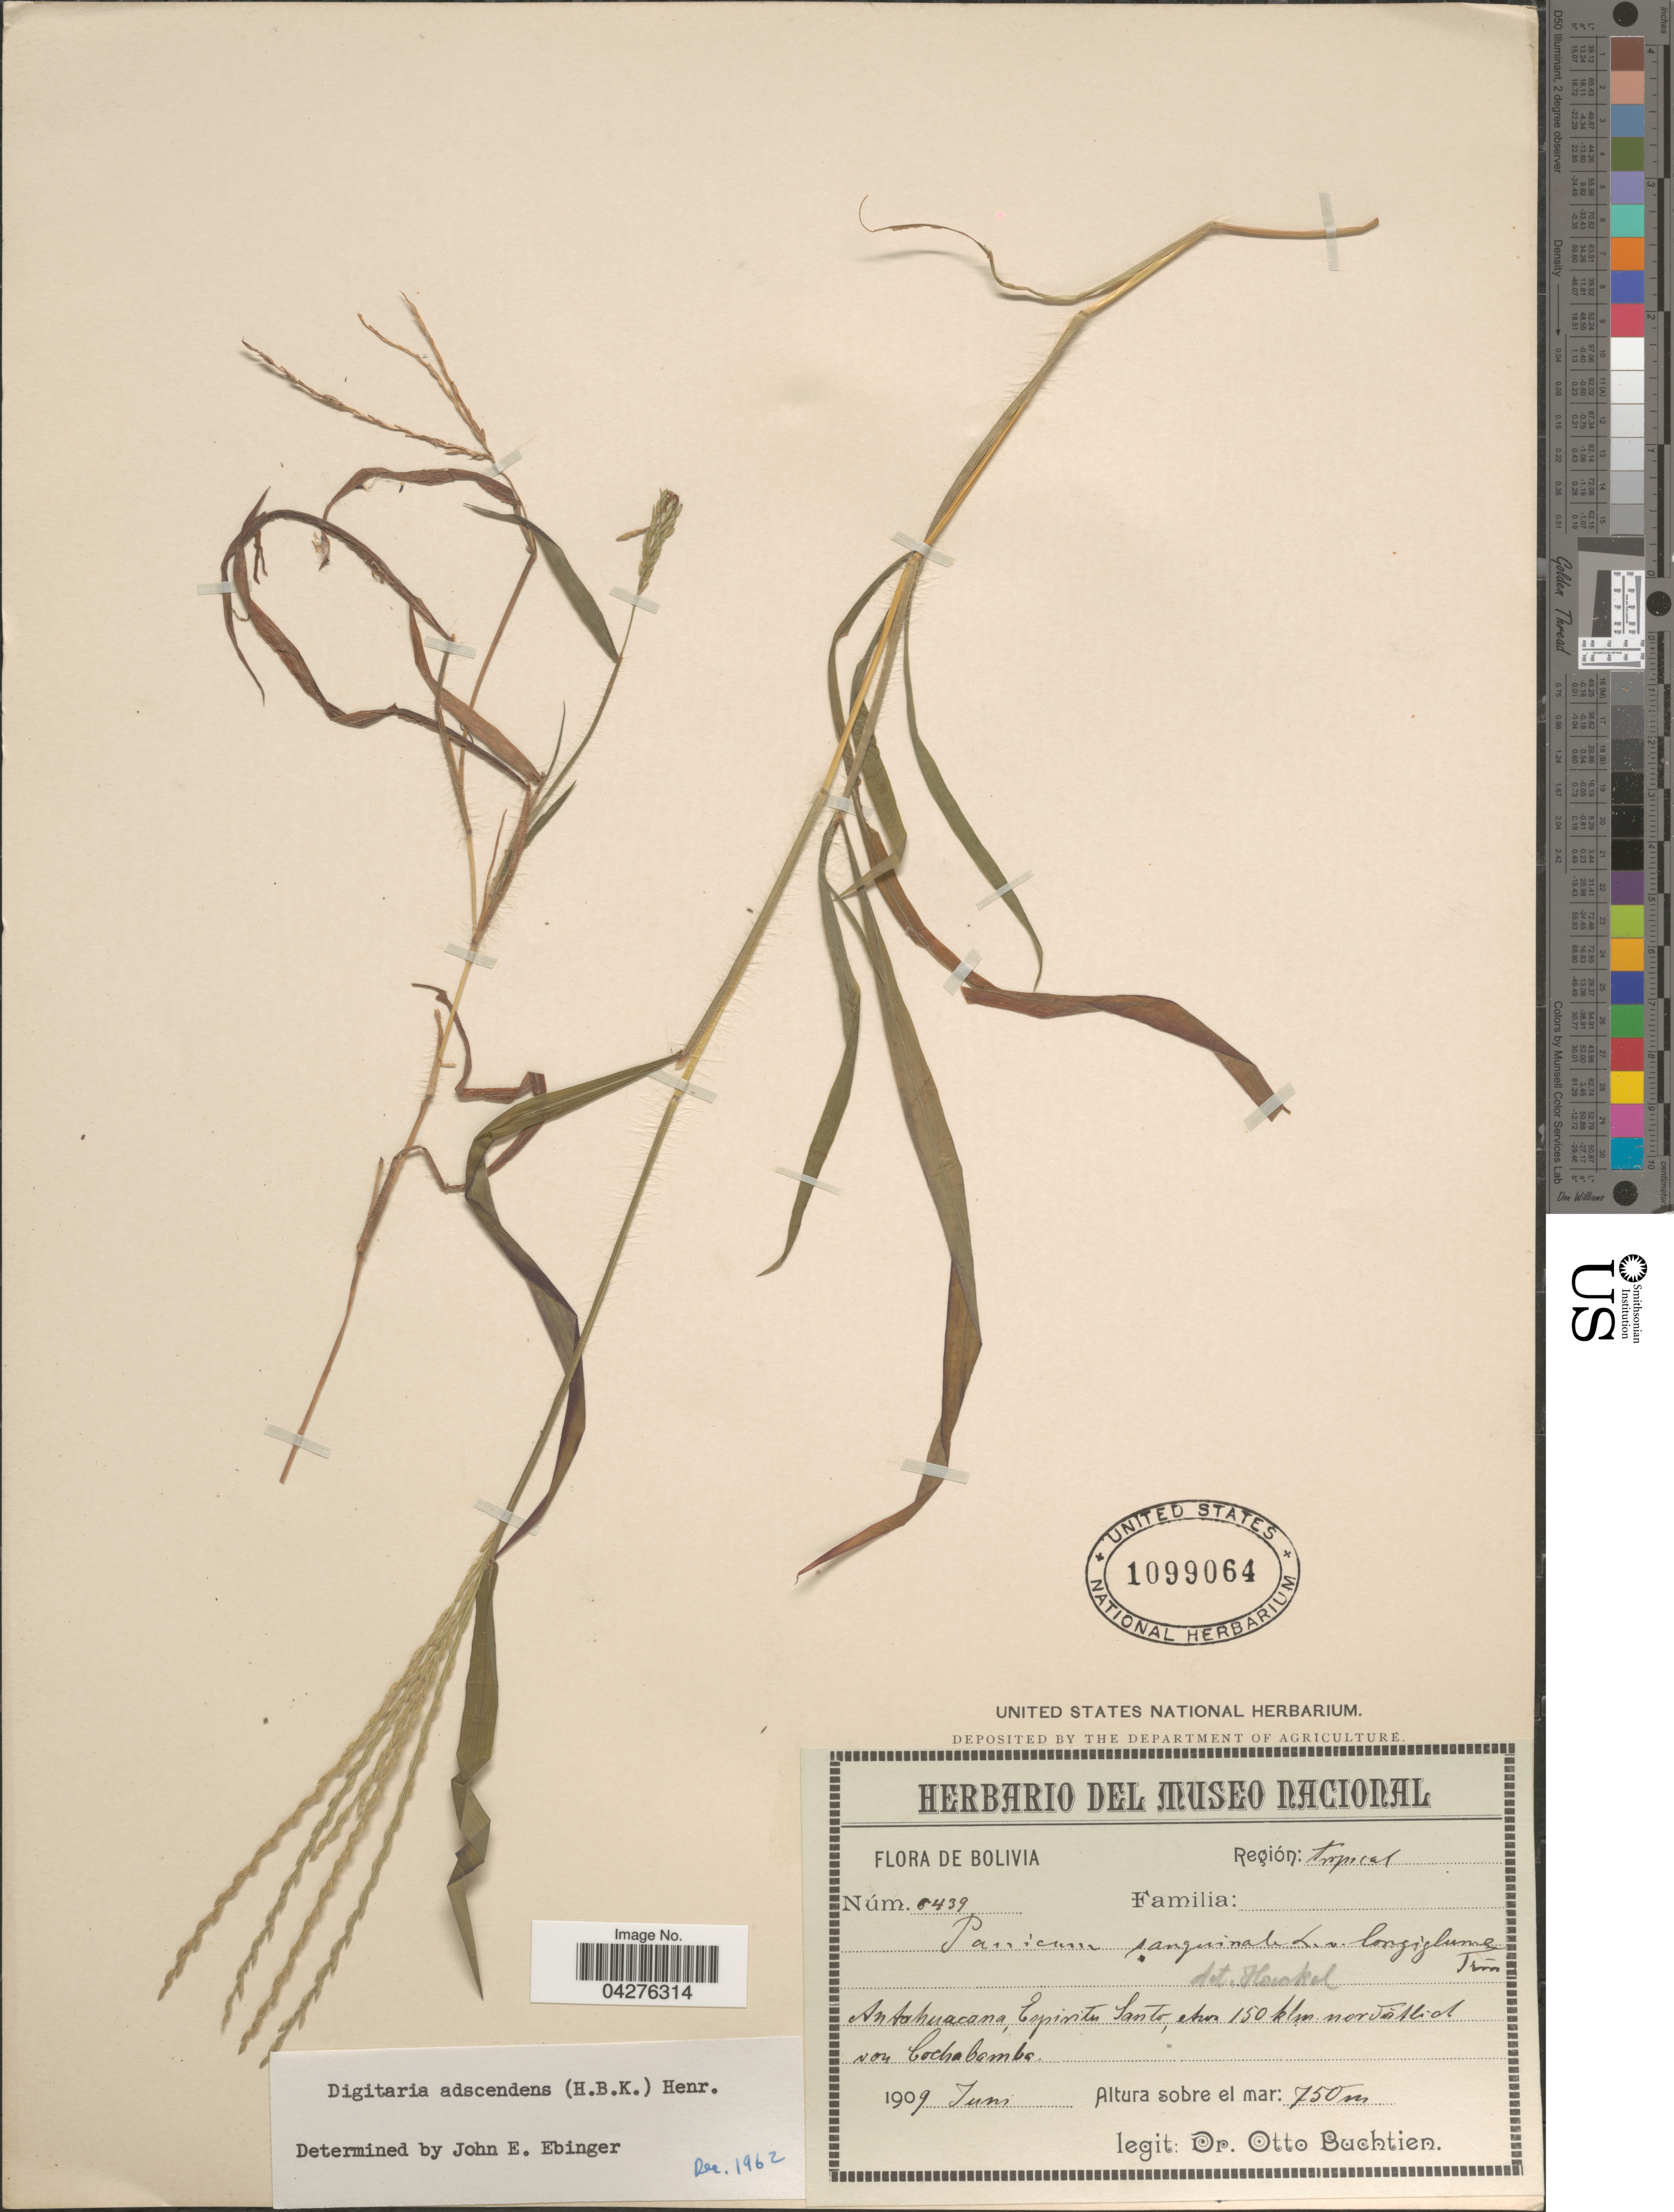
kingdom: Plantae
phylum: Tracheophyta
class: Liliopsida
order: Poales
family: Poaceae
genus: Digitaria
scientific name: Digitaria ciliaris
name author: (Retz.) Koeler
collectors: O. Buchtien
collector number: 6439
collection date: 1909-06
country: Bolivia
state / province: Cochabamba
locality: Región: tropical. Antahuacana, Espiritu Santo, etwa 150 klm nordostlich von Cochabamba.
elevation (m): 750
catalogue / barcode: US 1099064